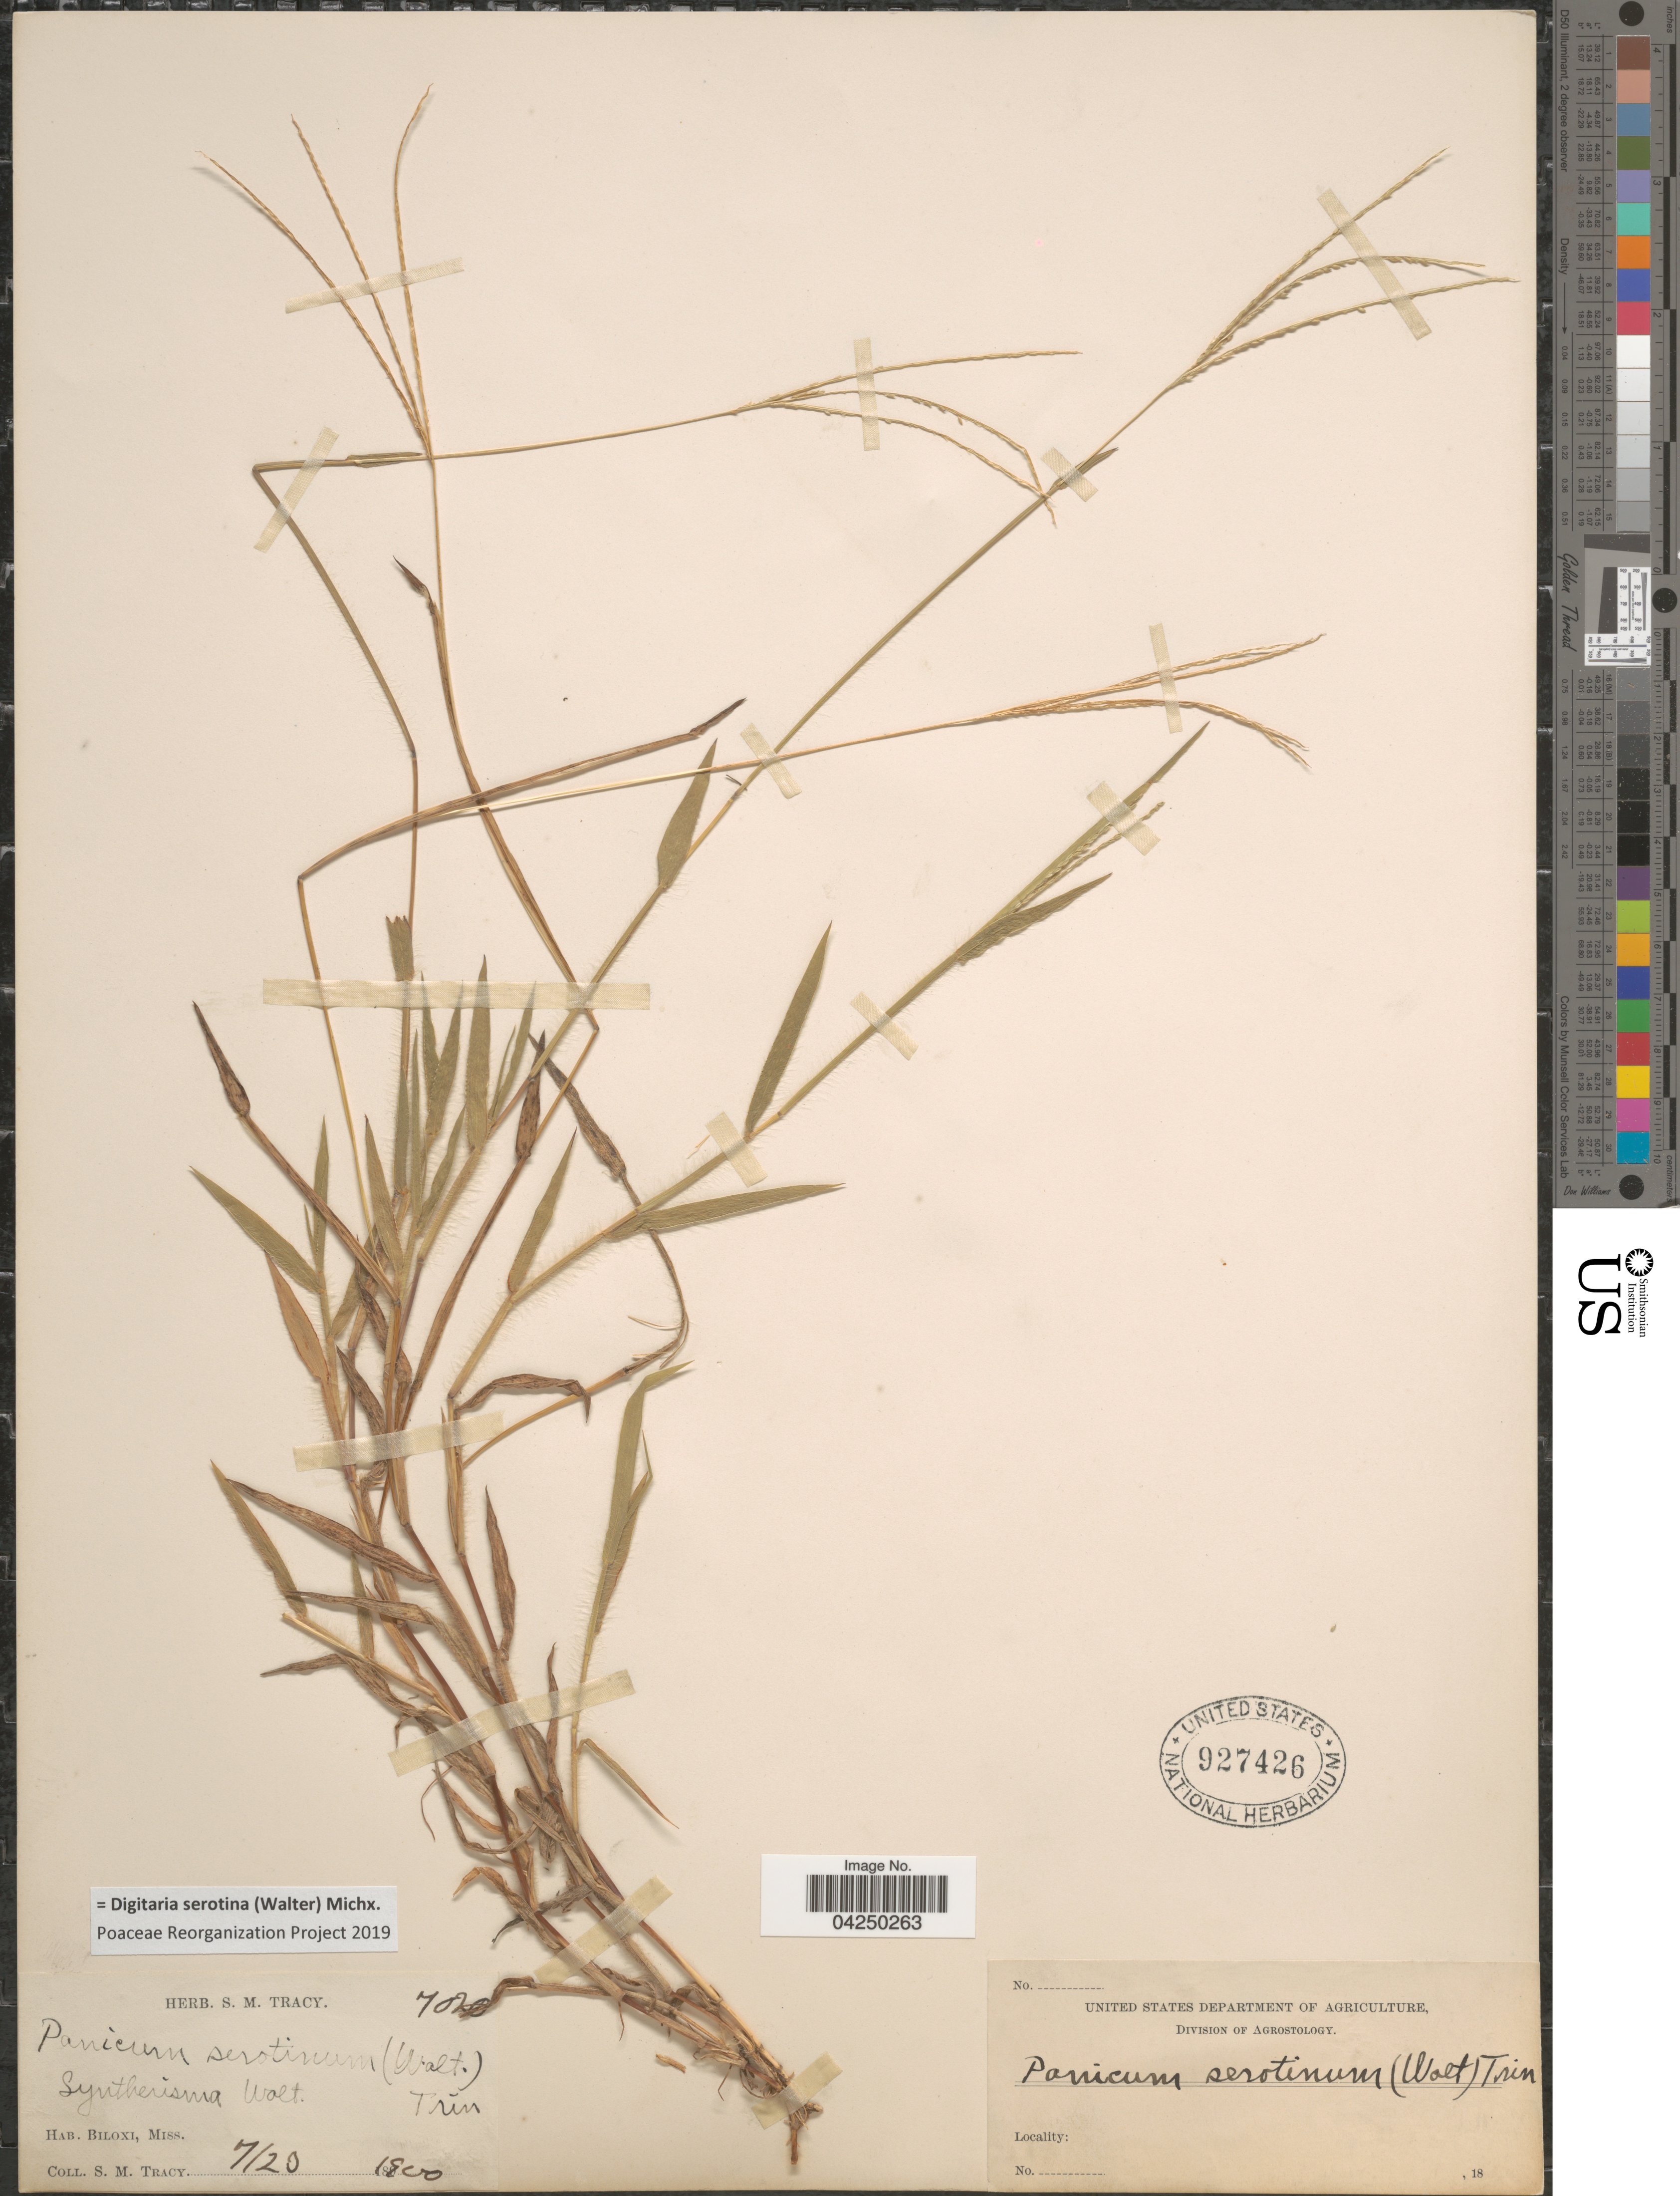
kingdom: Plantae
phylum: Tracheophyta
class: Liliopsida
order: Poales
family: Poaceae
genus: Digitaria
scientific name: Digitaria serotina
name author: (Walter) Michx.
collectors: S. M. Tracy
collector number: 7020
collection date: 1900-07-20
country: United States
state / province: Mississippi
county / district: Harrison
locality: Biloxi.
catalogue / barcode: US 927426